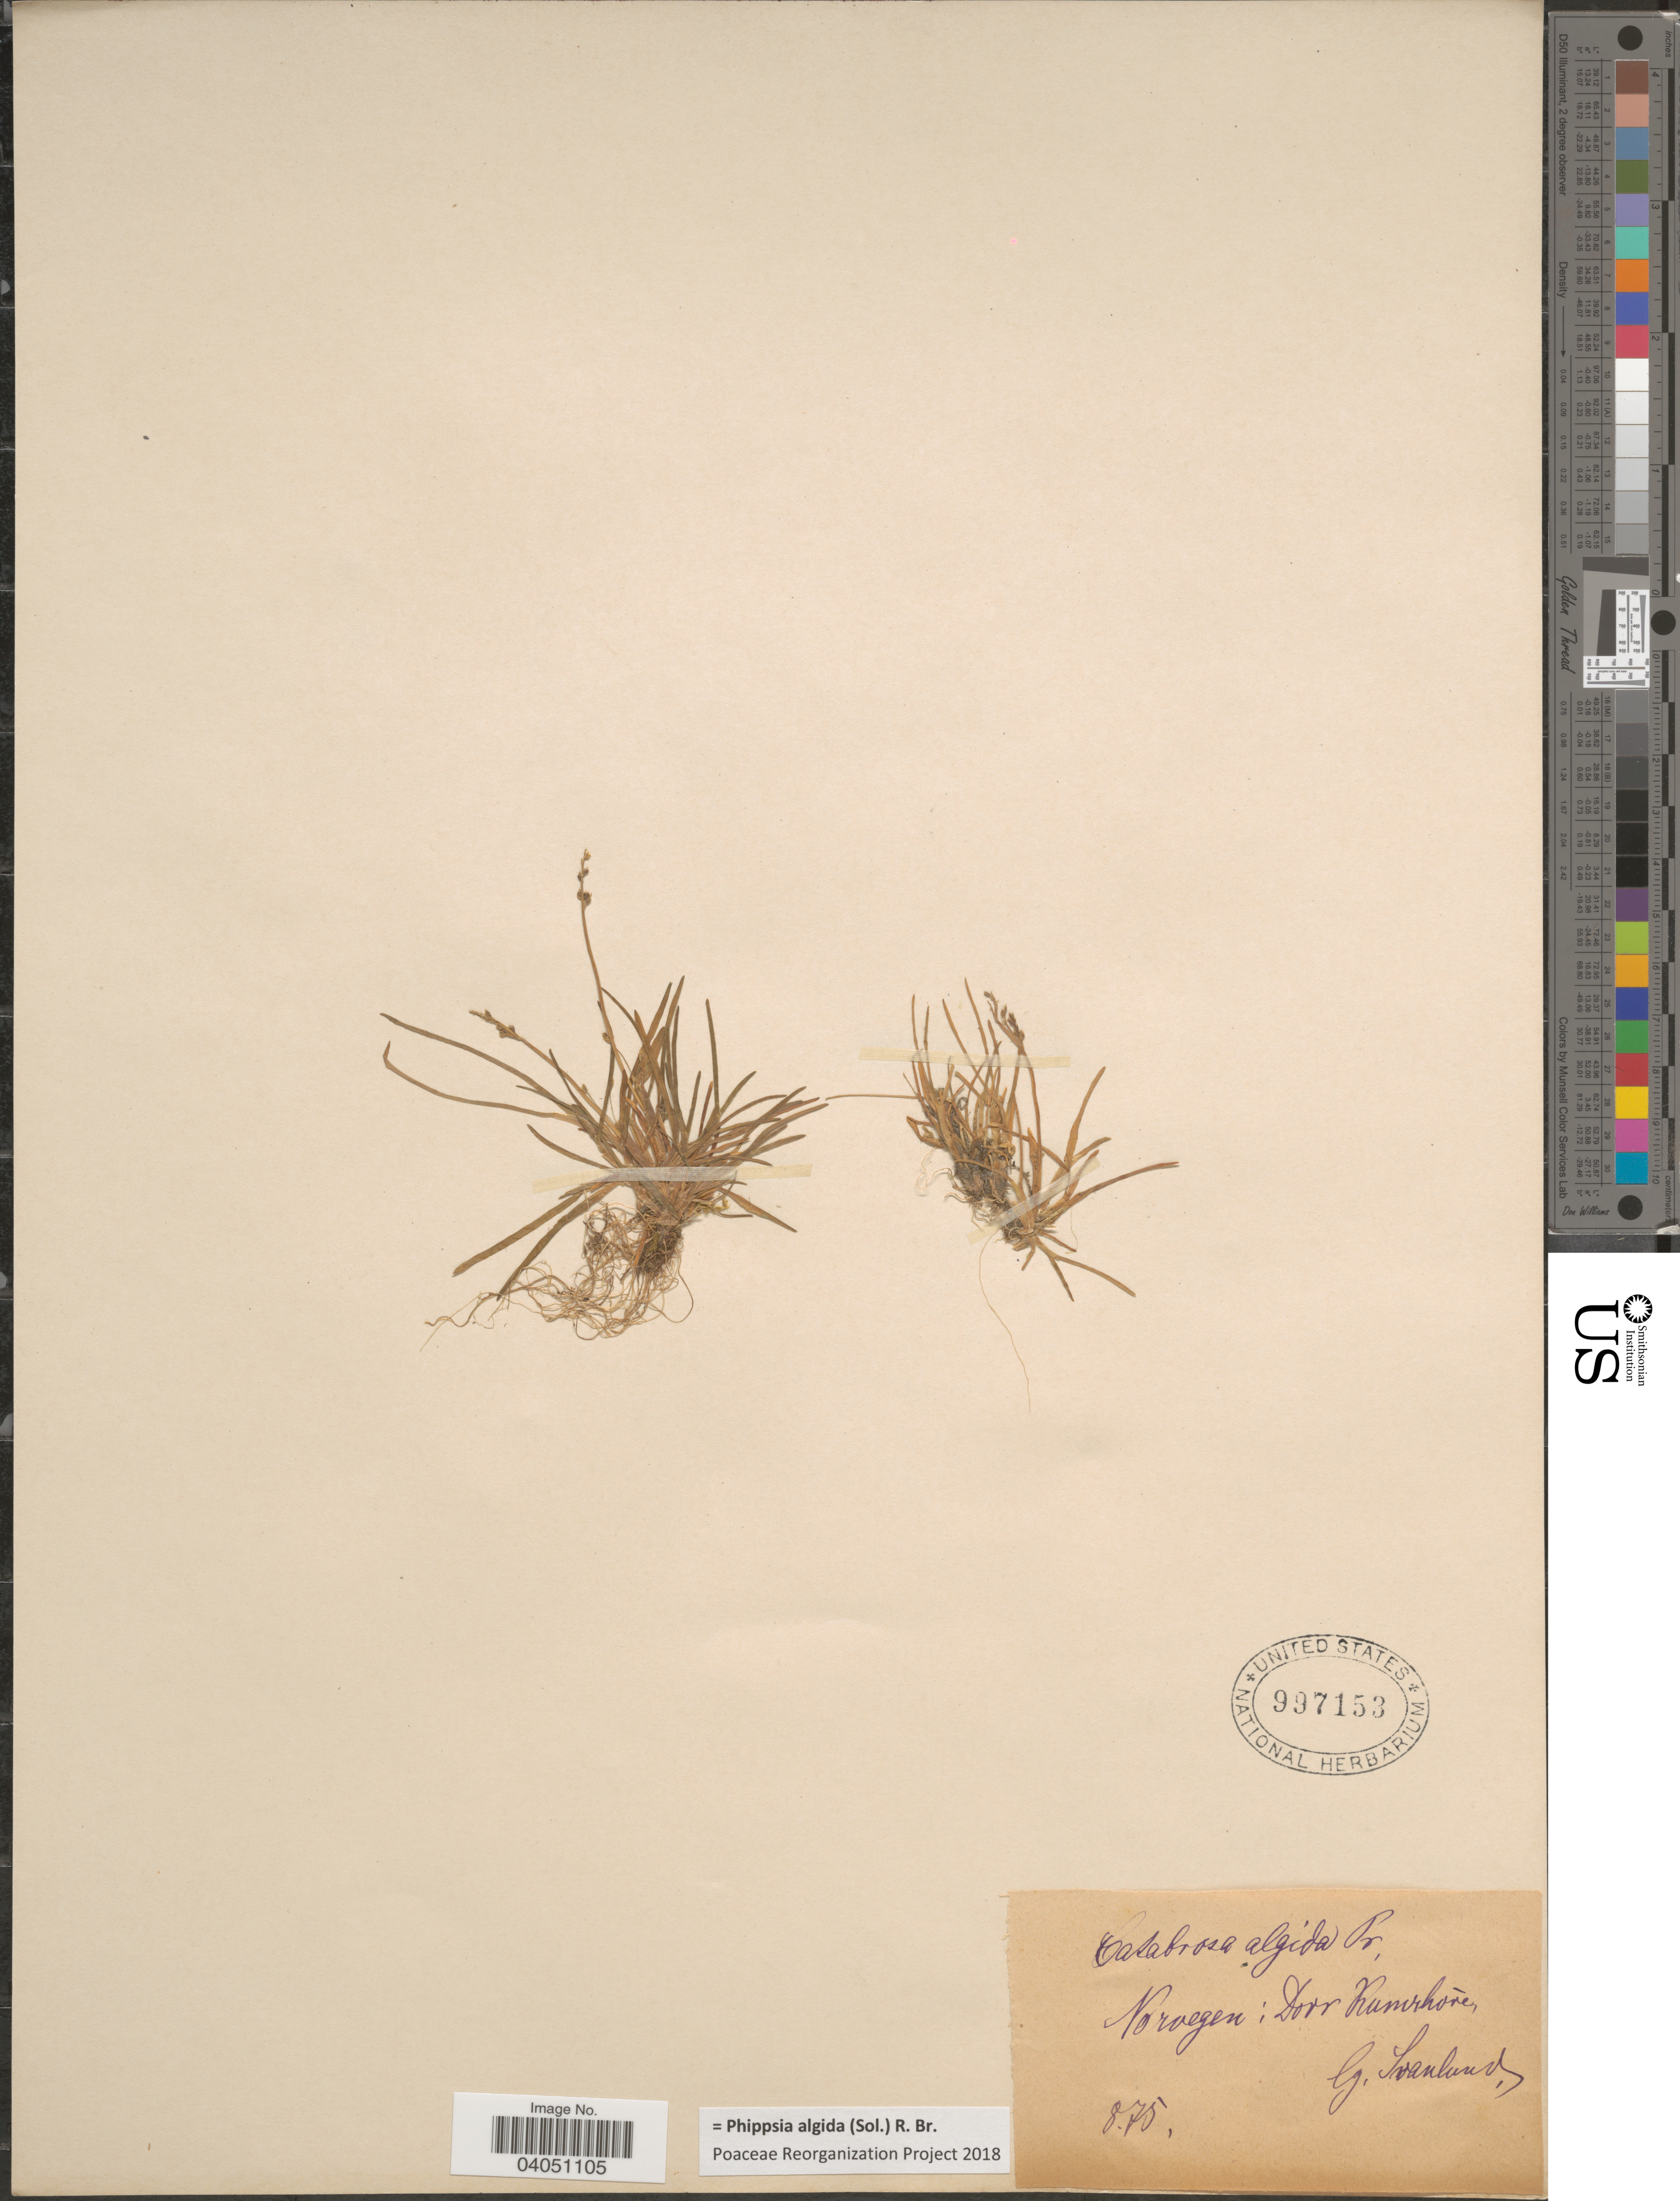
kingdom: Plantae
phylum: Tracheophyta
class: Liliopsida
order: Poales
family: Poaceae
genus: Phippsia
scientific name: Phippsia algida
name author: (Sol.) R. Br.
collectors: Svanlund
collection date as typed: Transcribed d/m/y: /8/75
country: Norway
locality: Dorr Kumrhore. [interpreted]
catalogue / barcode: US 997153